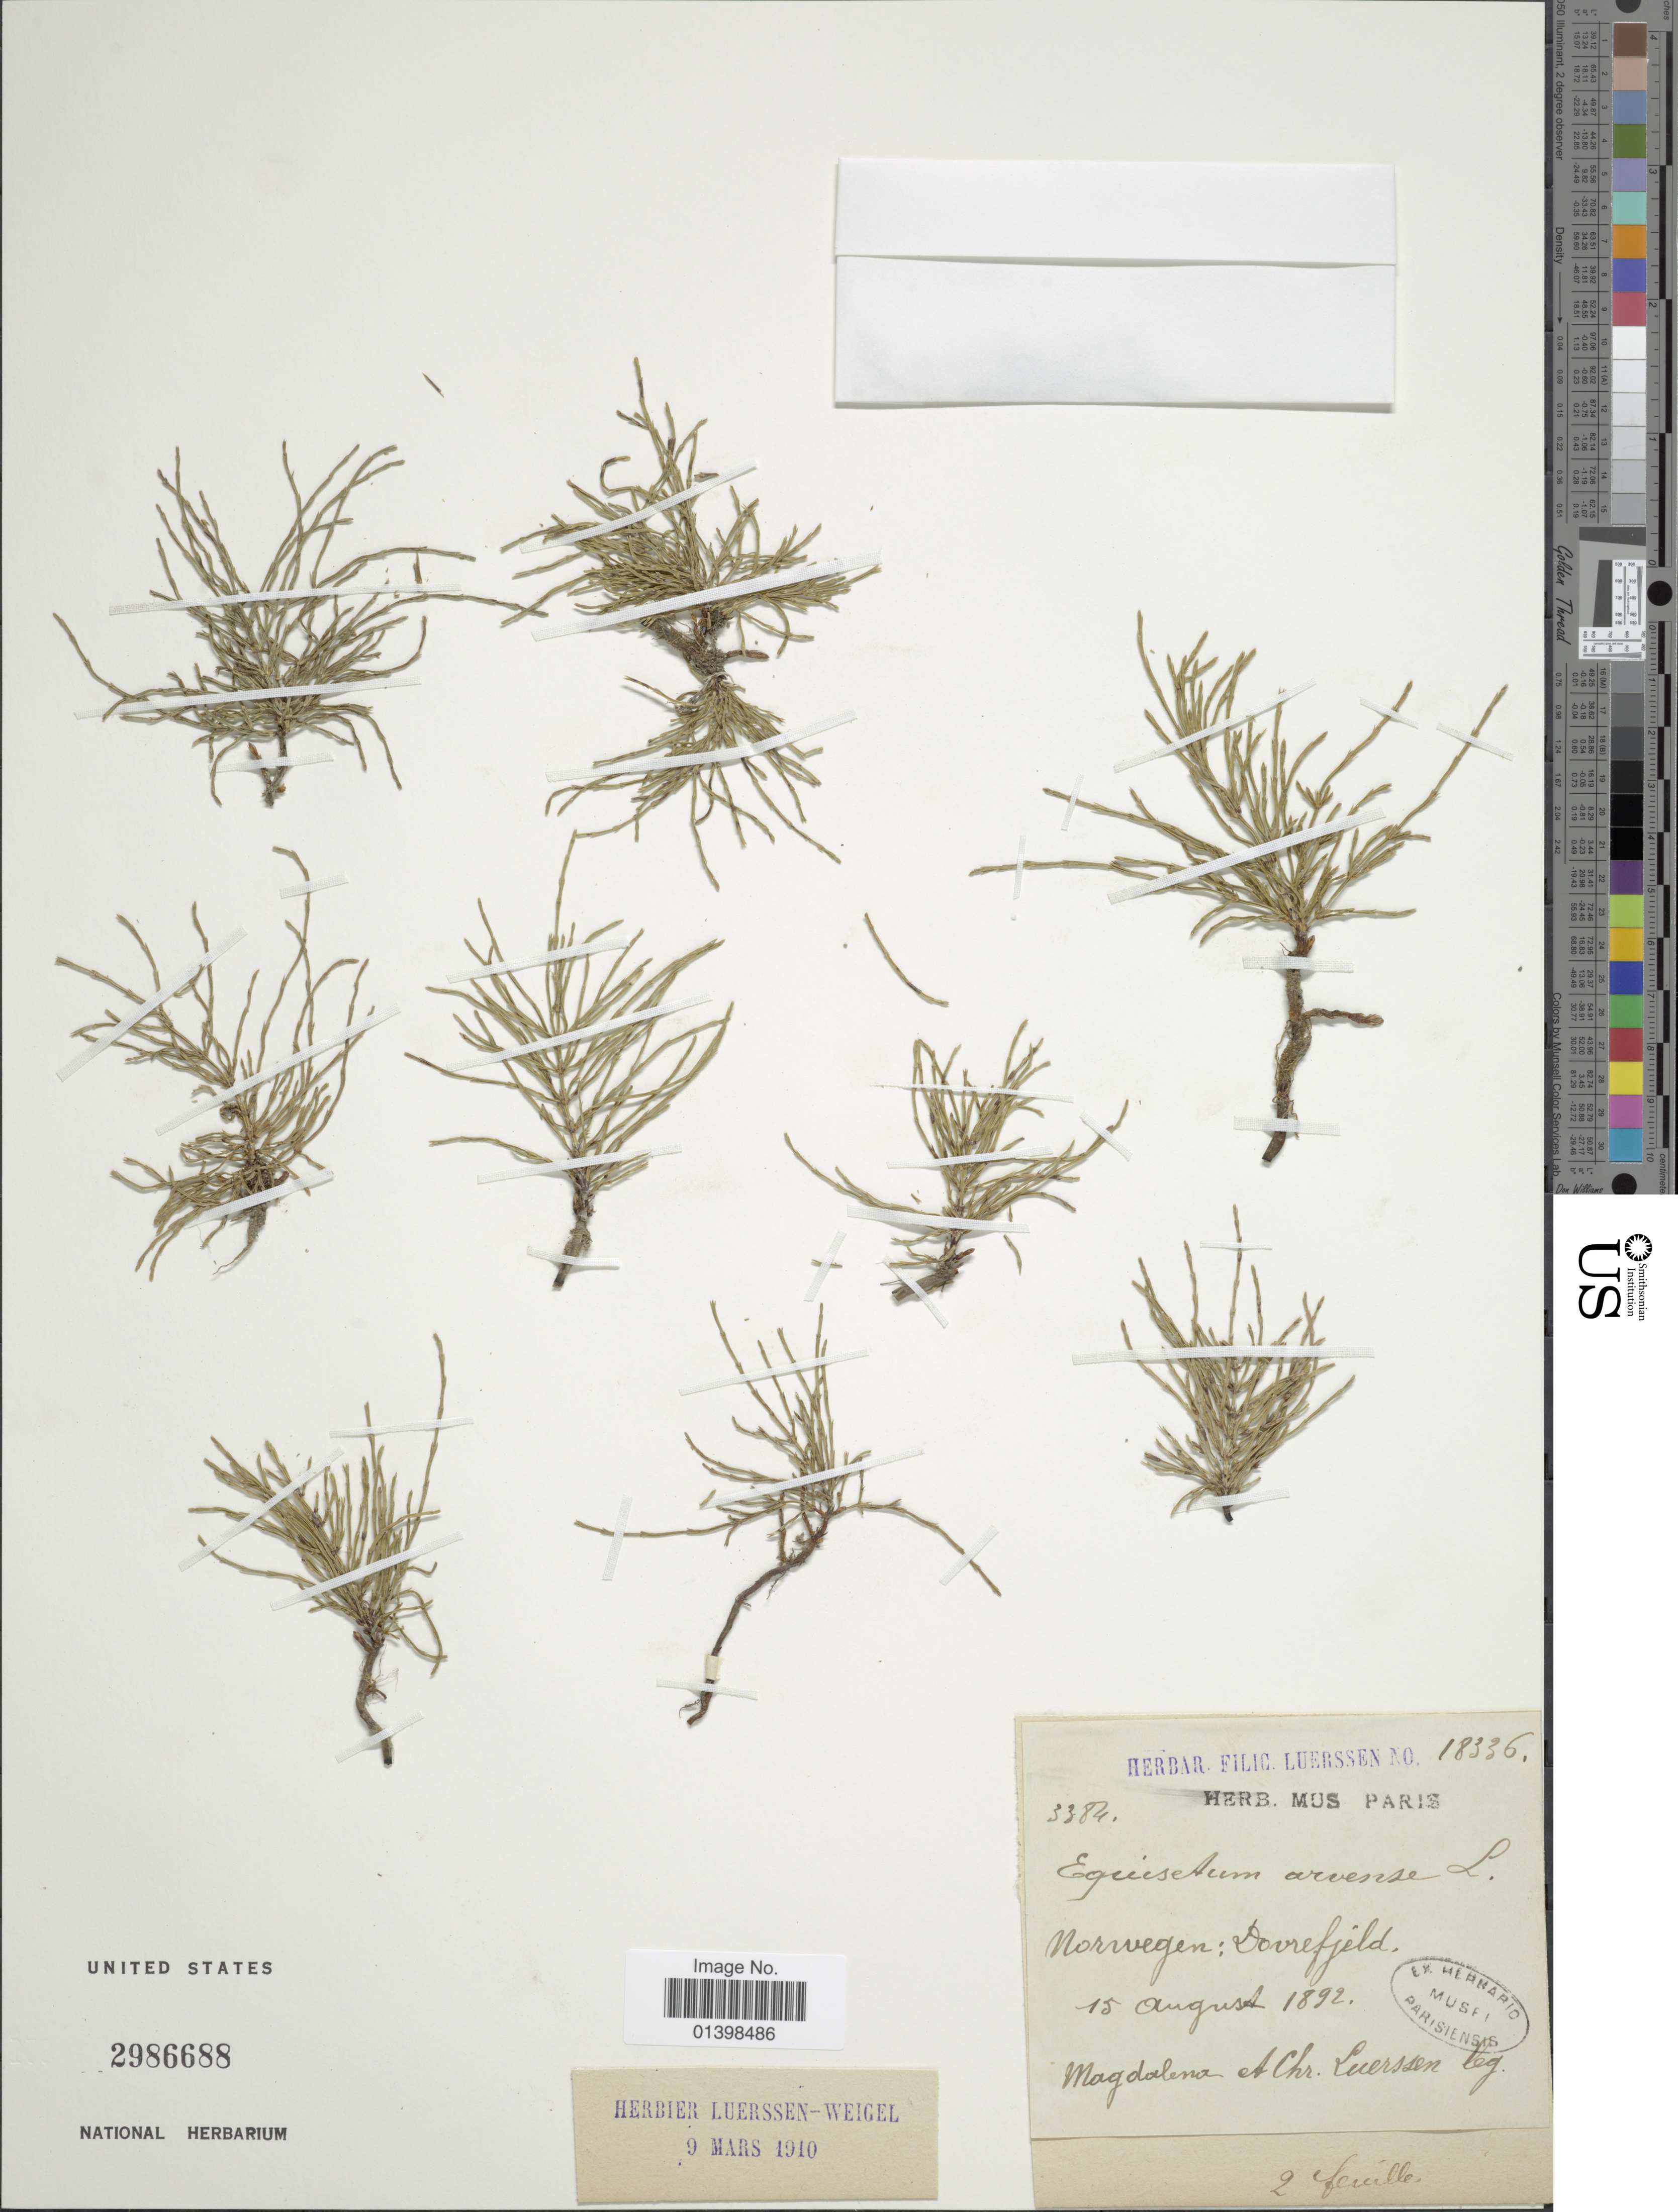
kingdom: Plantae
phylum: Tracheophyta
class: Polypodiopsida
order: Equisetales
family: Equisetaceae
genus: Equisetum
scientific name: Equisetum arvense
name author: L.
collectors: M. Luerssen & C. Luerssen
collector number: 3384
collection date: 1892-08-15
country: Norway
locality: Dovrefjeld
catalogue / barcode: US 2986688